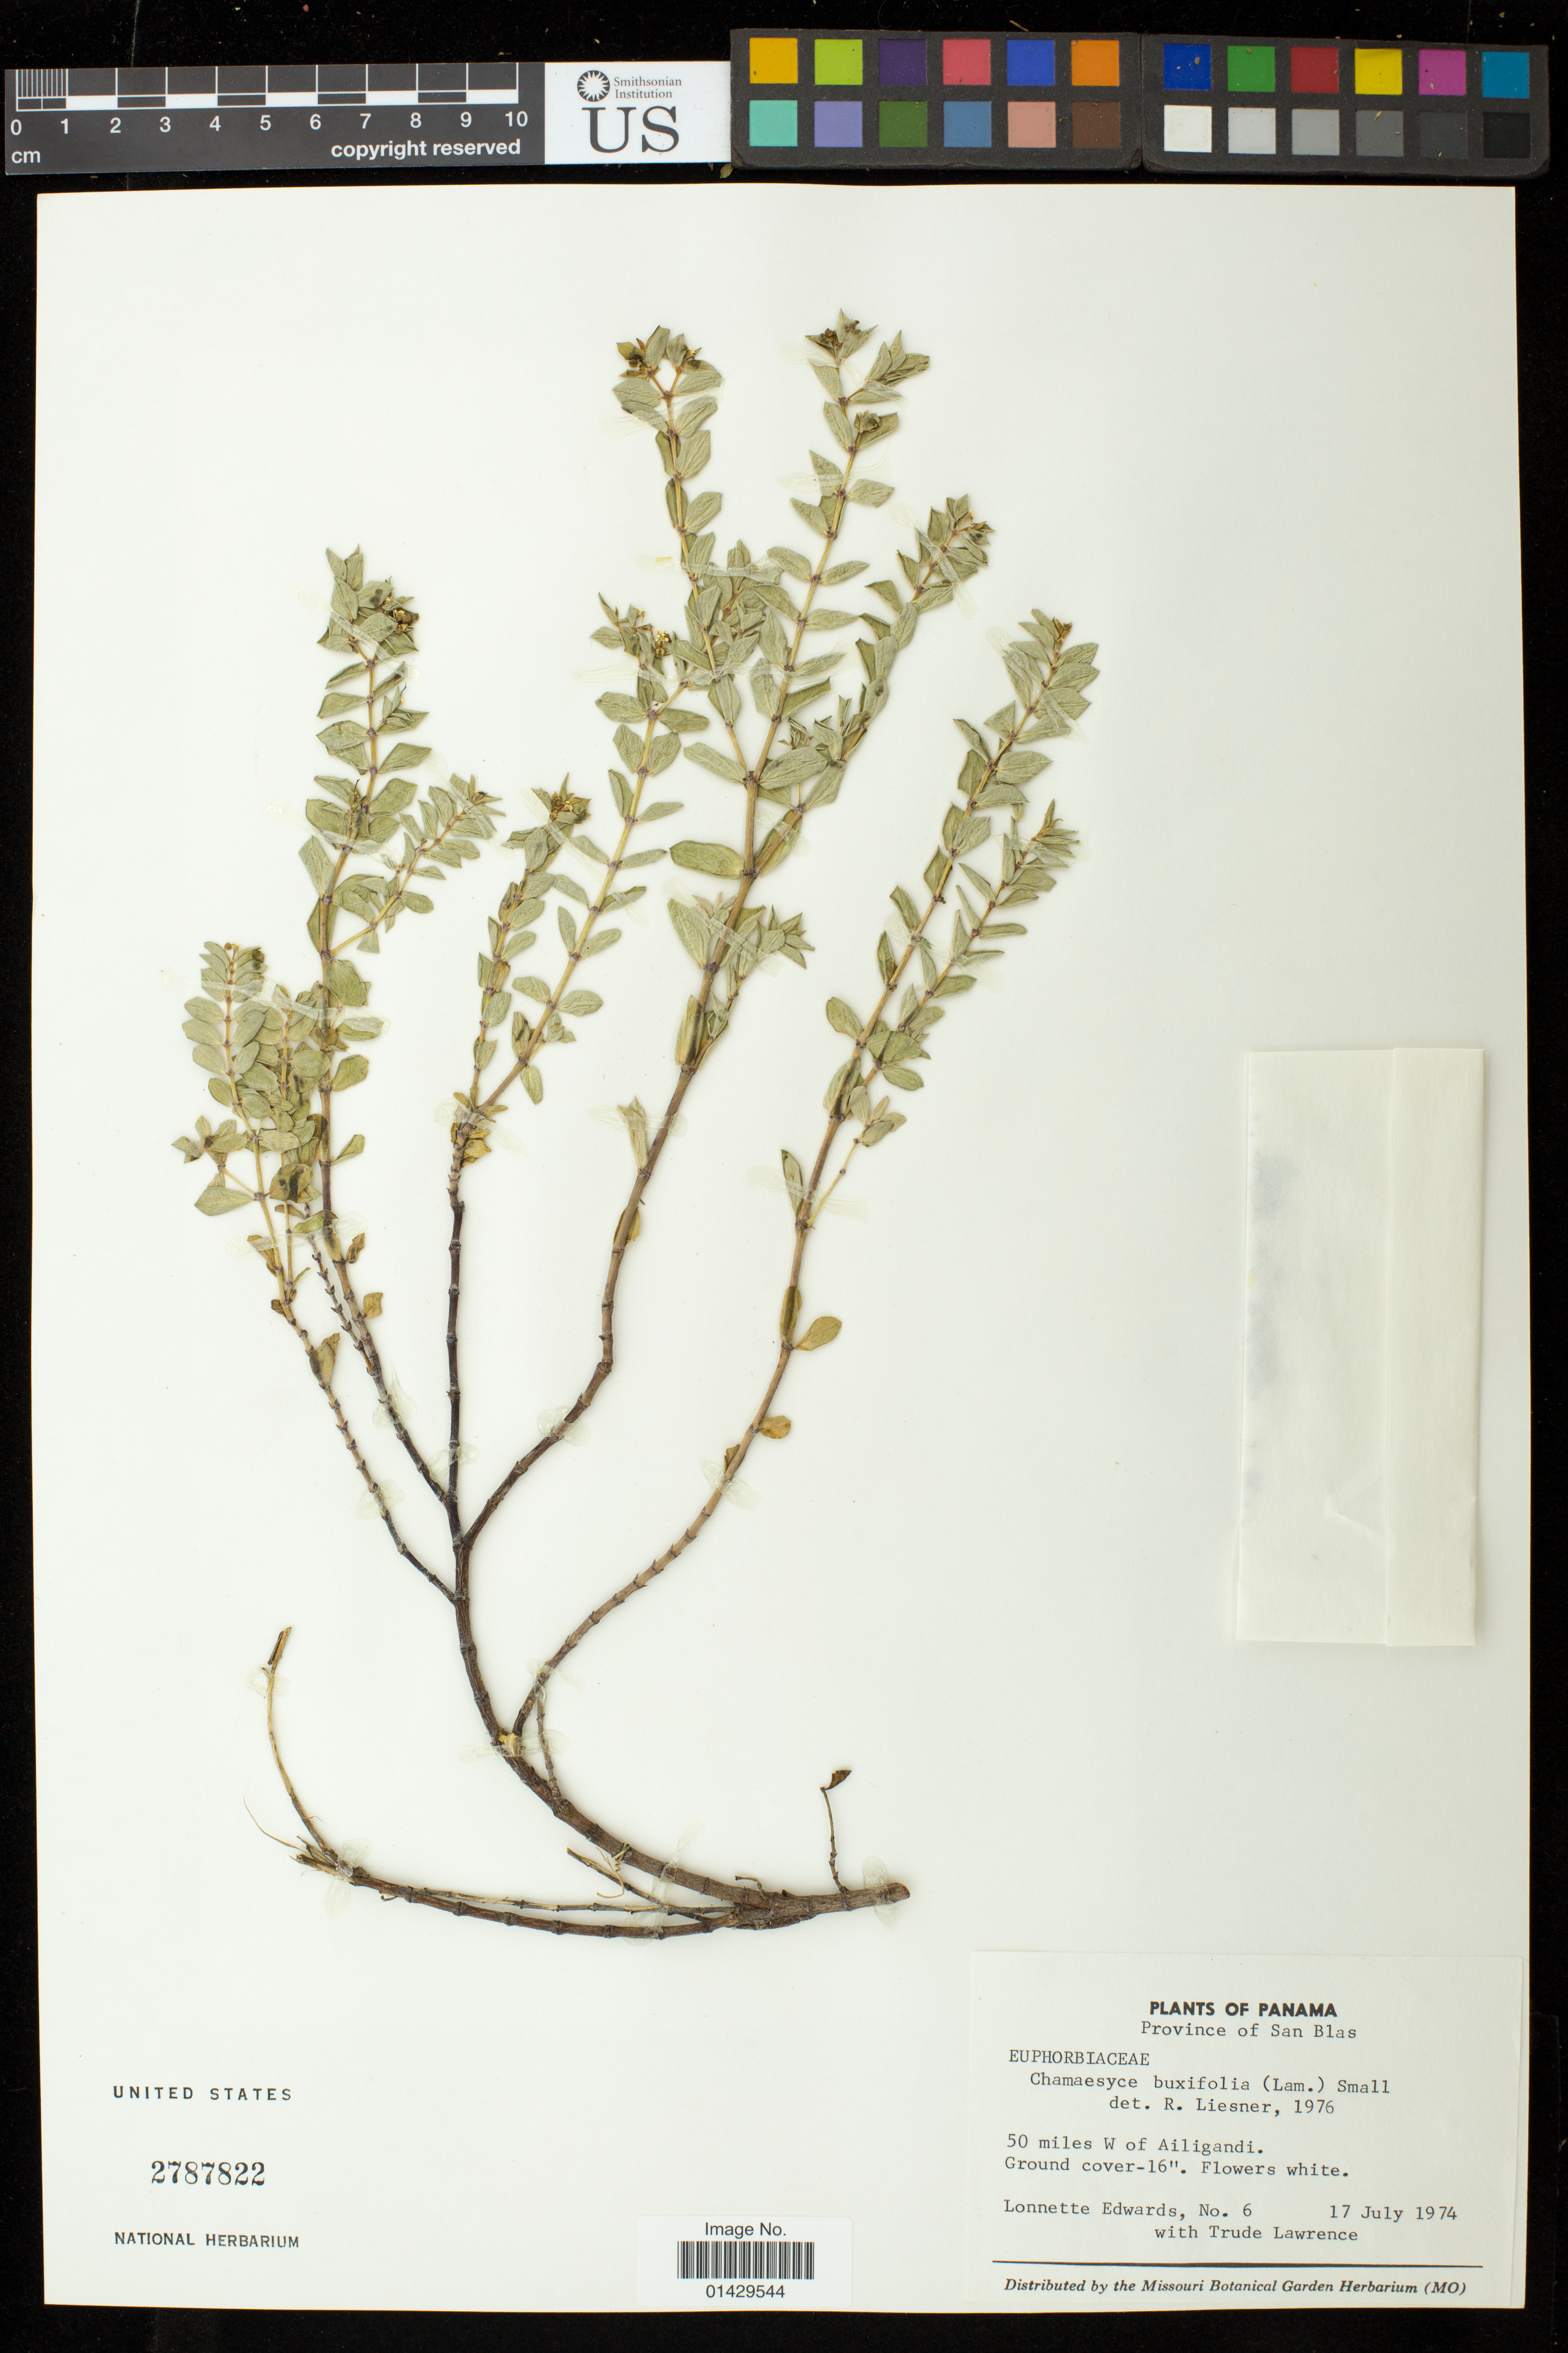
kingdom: Plantae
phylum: Tracheophyta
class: Magnoliopsida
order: Malpighiales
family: Euphorbiaceae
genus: Euphorbia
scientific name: Euphorbia mesembryanthemifolia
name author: Jacq.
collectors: L. Edwards & T. Lawrence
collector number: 6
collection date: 1974-07-17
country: Panama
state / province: Kuna Yala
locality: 50 miles W of Ailigandi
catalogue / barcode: US 2787822